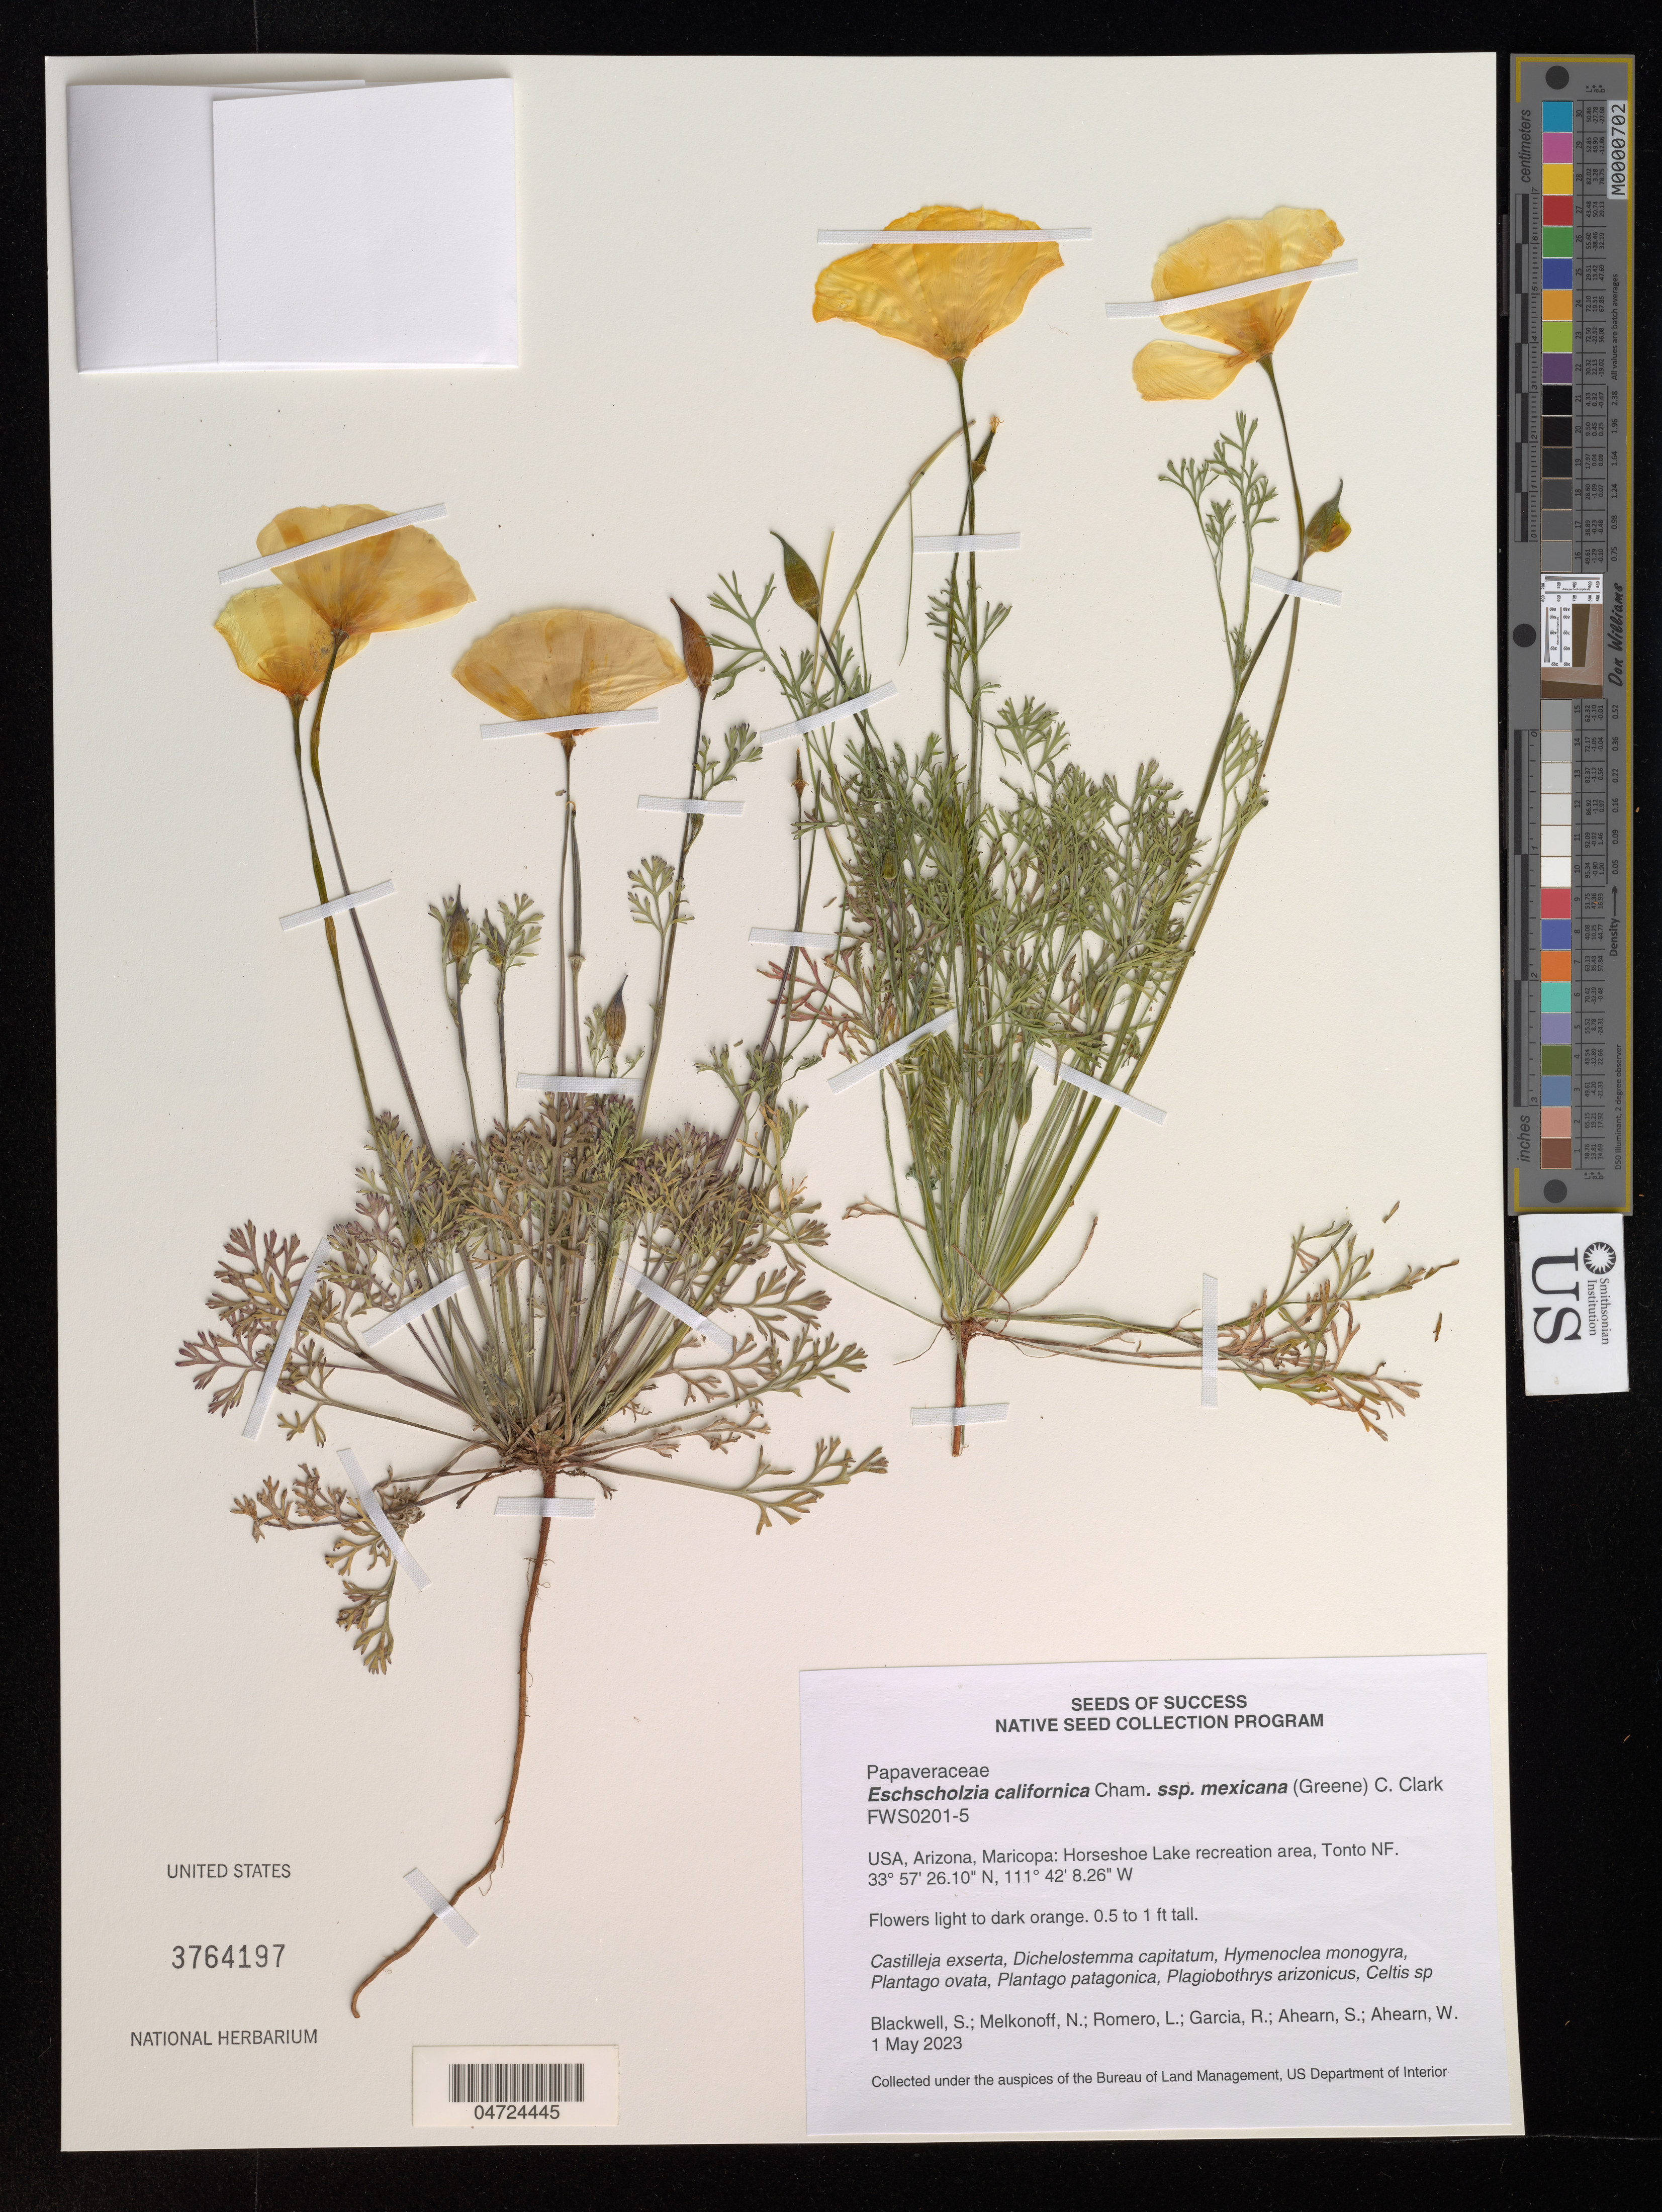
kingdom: Plantae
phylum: Tracheophyta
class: Magnoliopsida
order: Ranunculales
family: Papaveraceae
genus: Eschscholzia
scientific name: Eschscholzia californica subsp. mexicana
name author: (Greene) C. Clark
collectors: S. Blackwell, N. Melkonoff, L. Romero, R. García & et al.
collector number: FWS0201-5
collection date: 2023-05-01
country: United States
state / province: Arizona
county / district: Maricopa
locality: Maricopa: Horseshoe Lake recreation area, Tonto NF.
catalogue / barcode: US 3764197